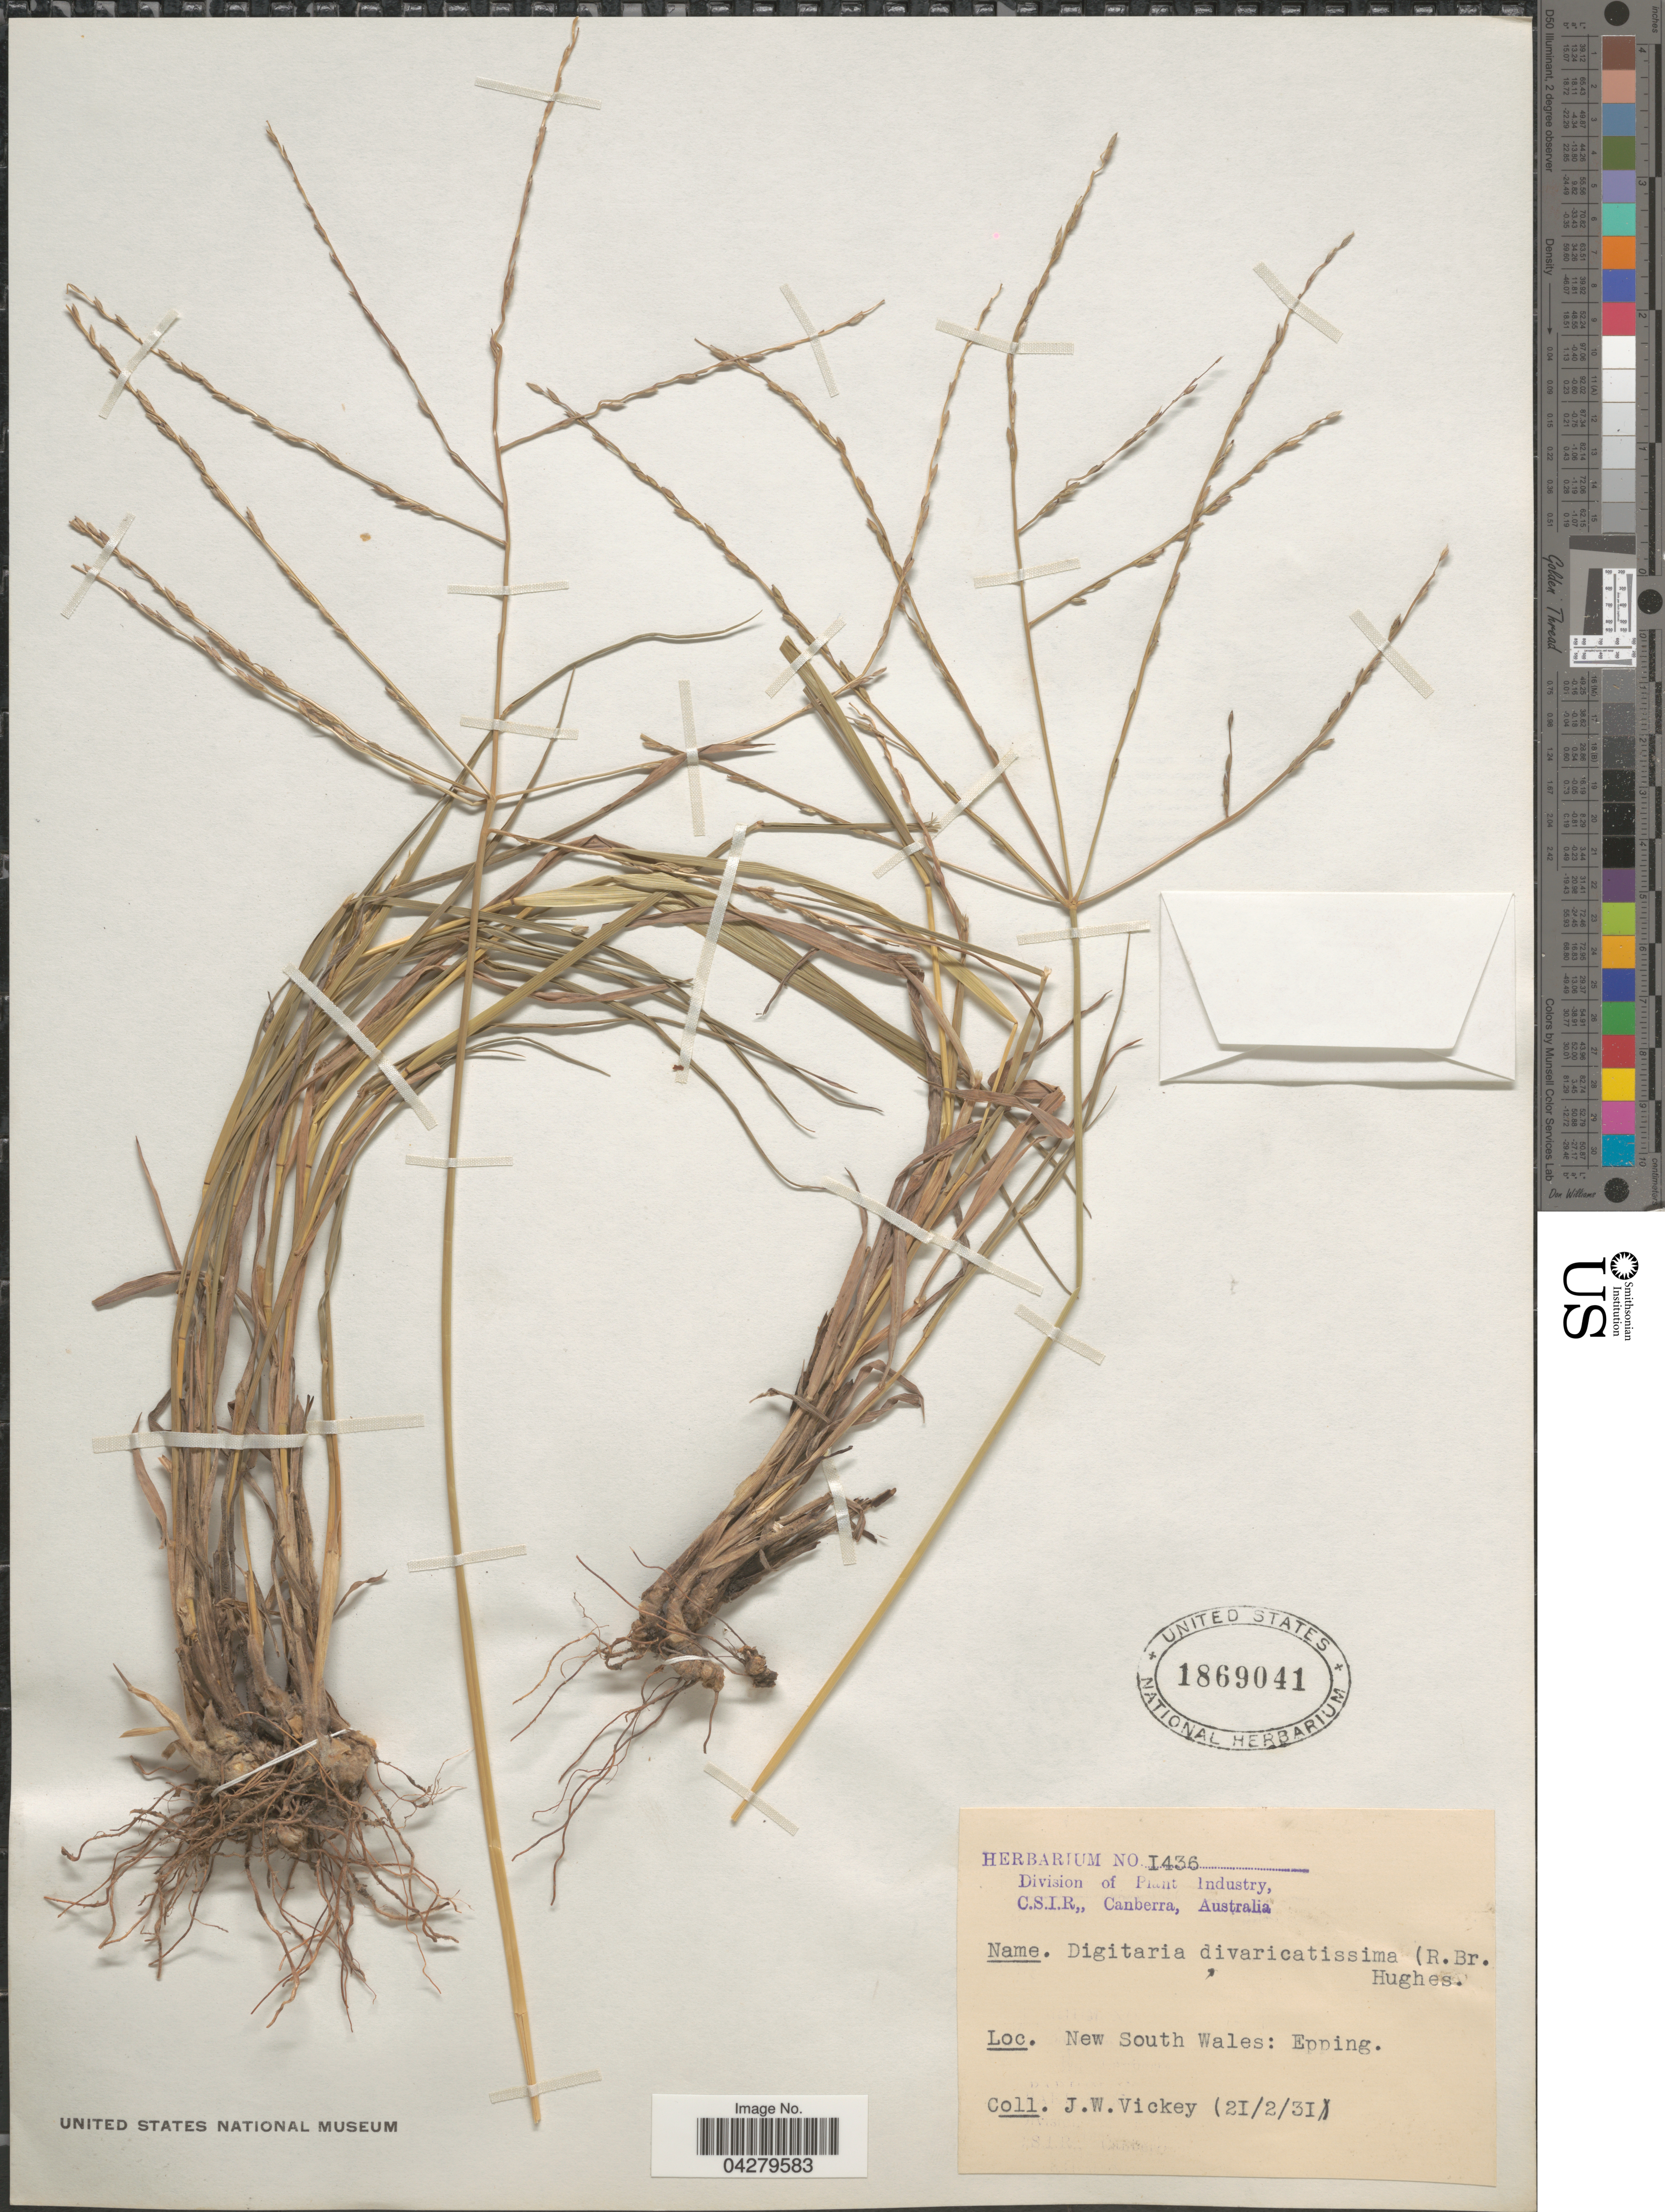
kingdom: Plantae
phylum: Tracheophyta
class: Liliopsida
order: Poales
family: Poaceae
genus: Digitaria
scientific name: Digitaria divaricatissima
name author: (R. Br.) Hughes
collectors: J. Vickery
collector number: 1436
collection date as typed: Transcribed d/m/y: 21/2/31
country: Australia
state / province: New South Wales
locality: Epping.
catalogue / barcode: US 1869041